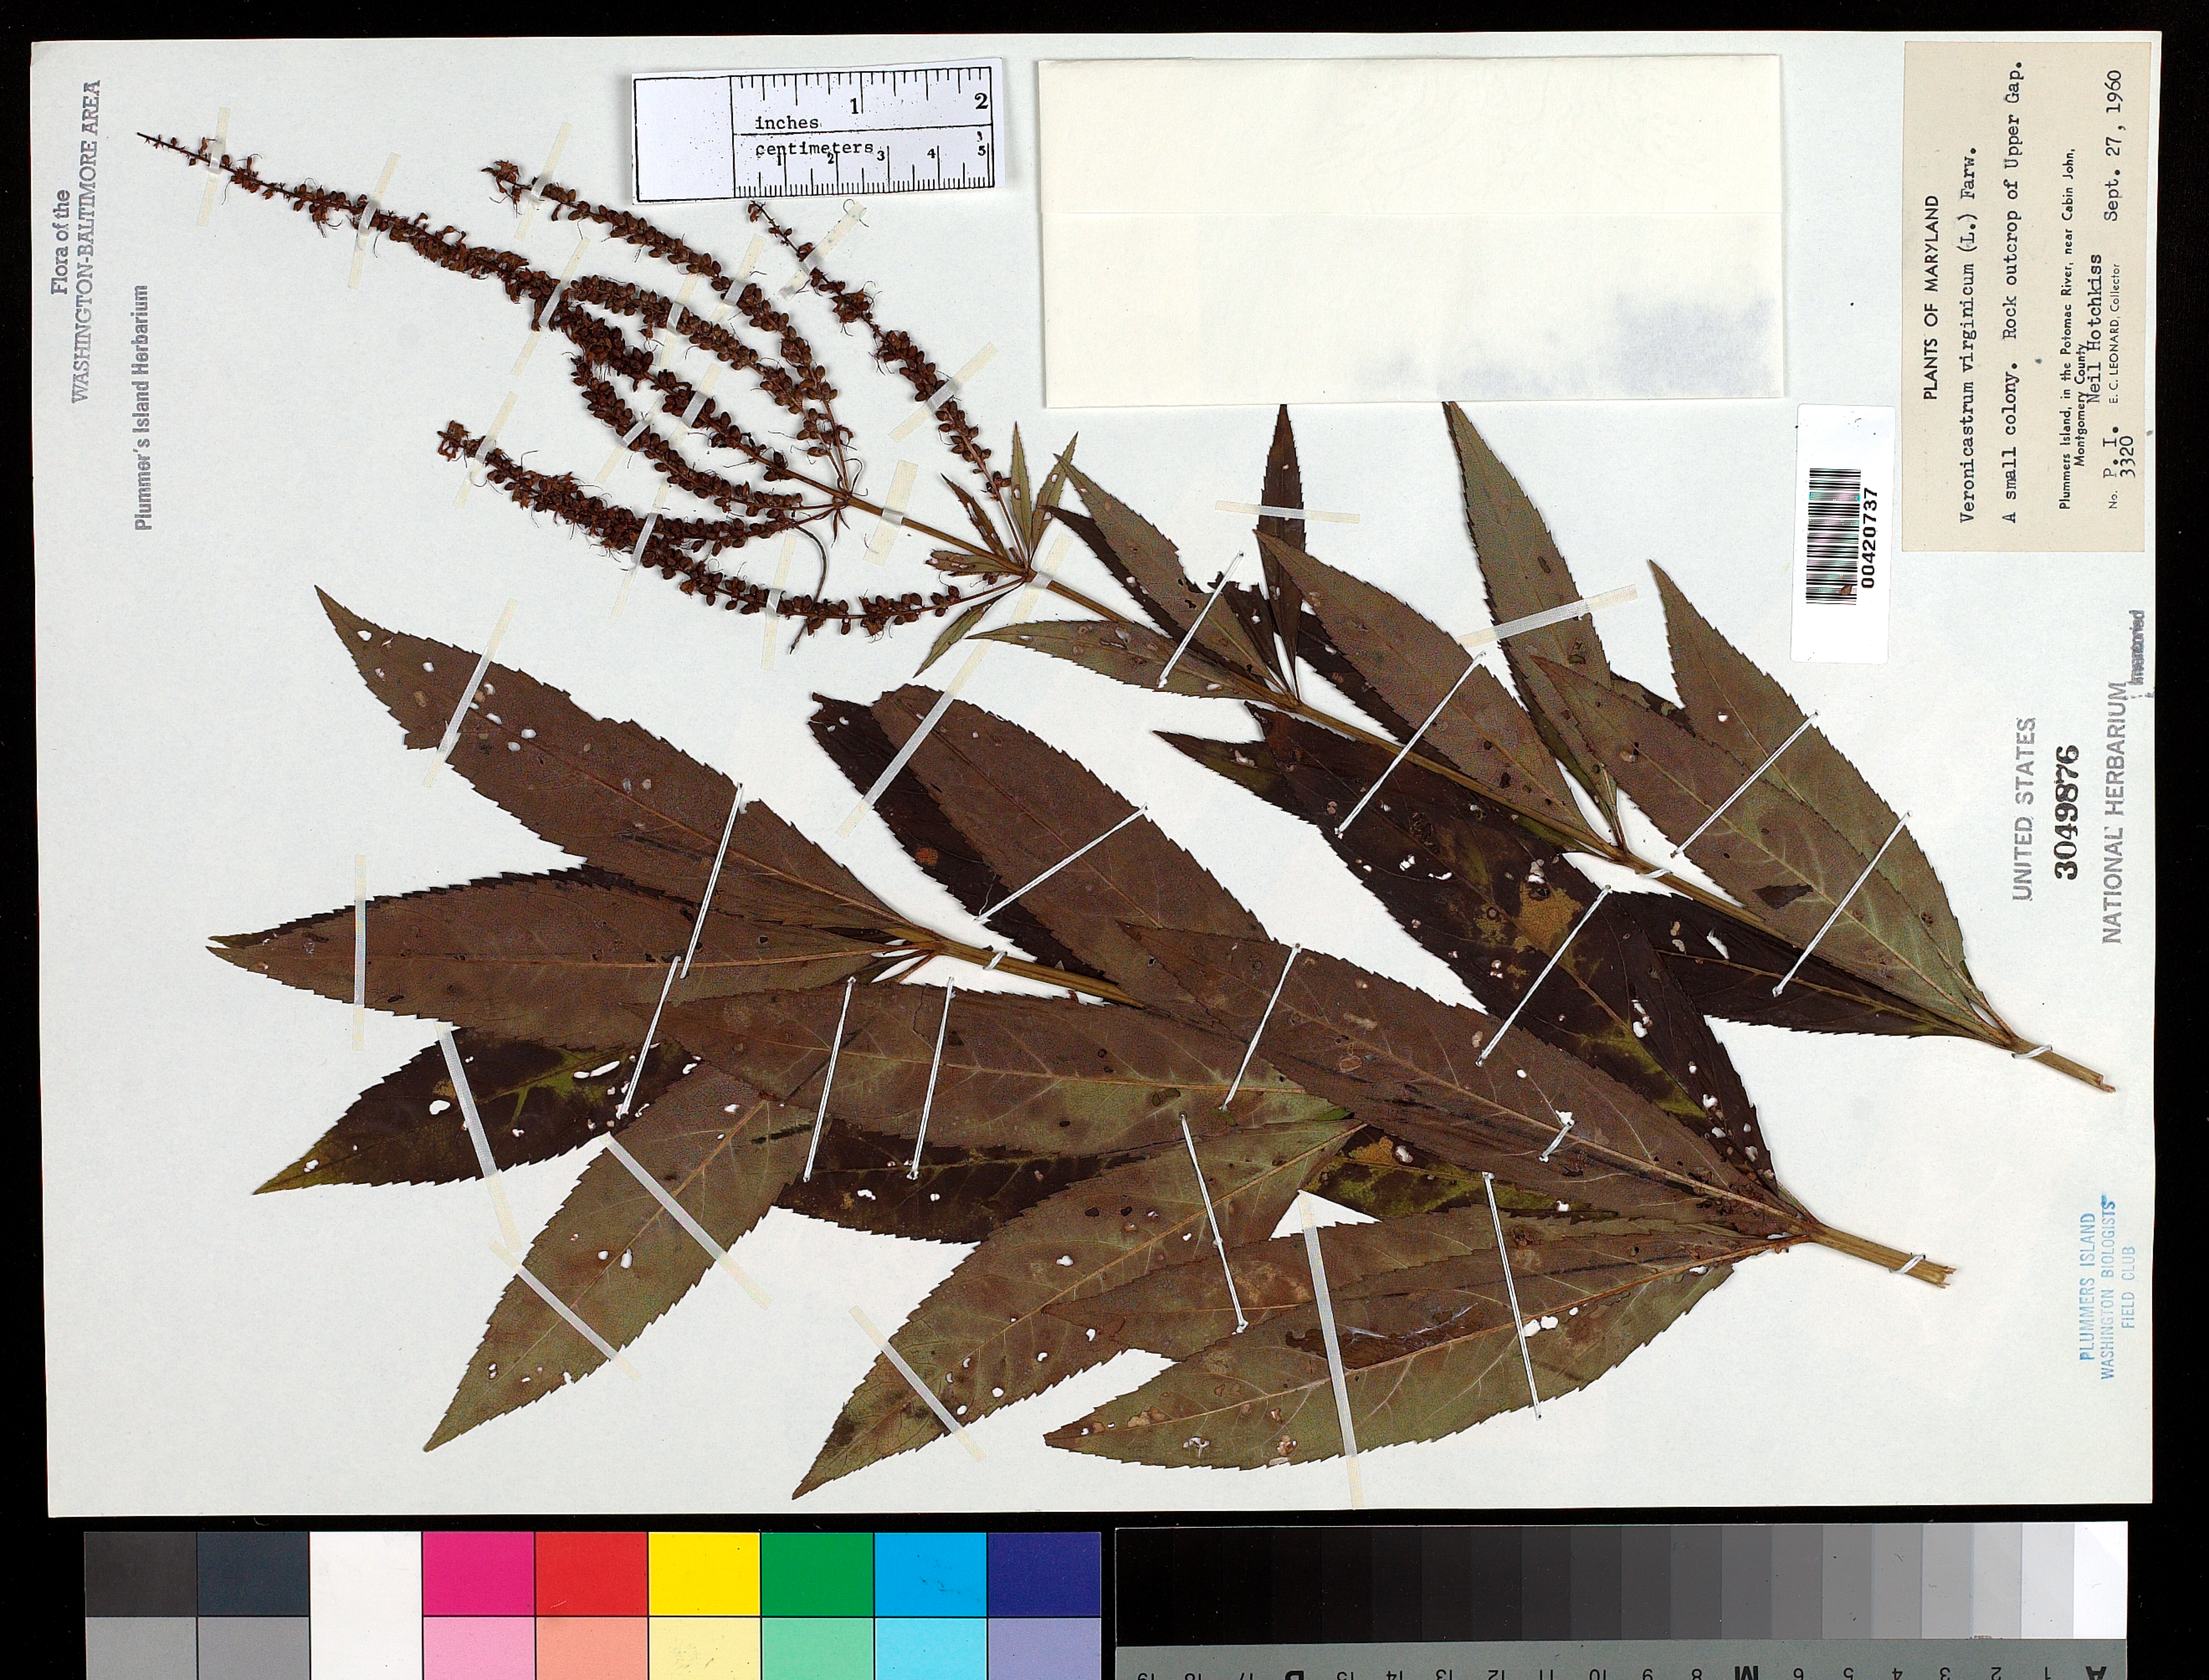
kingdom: Plantae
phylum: Tracheophyta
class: Magnoliopsida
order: Lamiales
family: Plantaginaceae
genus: Veronicastrum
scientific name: Veronicastrum virginicum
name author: (L.) Farw.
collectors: E. C. Leonard & N. Hotchkiss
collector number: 3320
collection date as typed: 27 Sep 1960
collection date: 1960-09-27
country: United States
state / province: Maryland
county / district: Montgomery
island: Plummers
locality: Plummer's Island; rock outcrop of upper Gap C. & O. Canal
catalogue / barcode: US 3049876